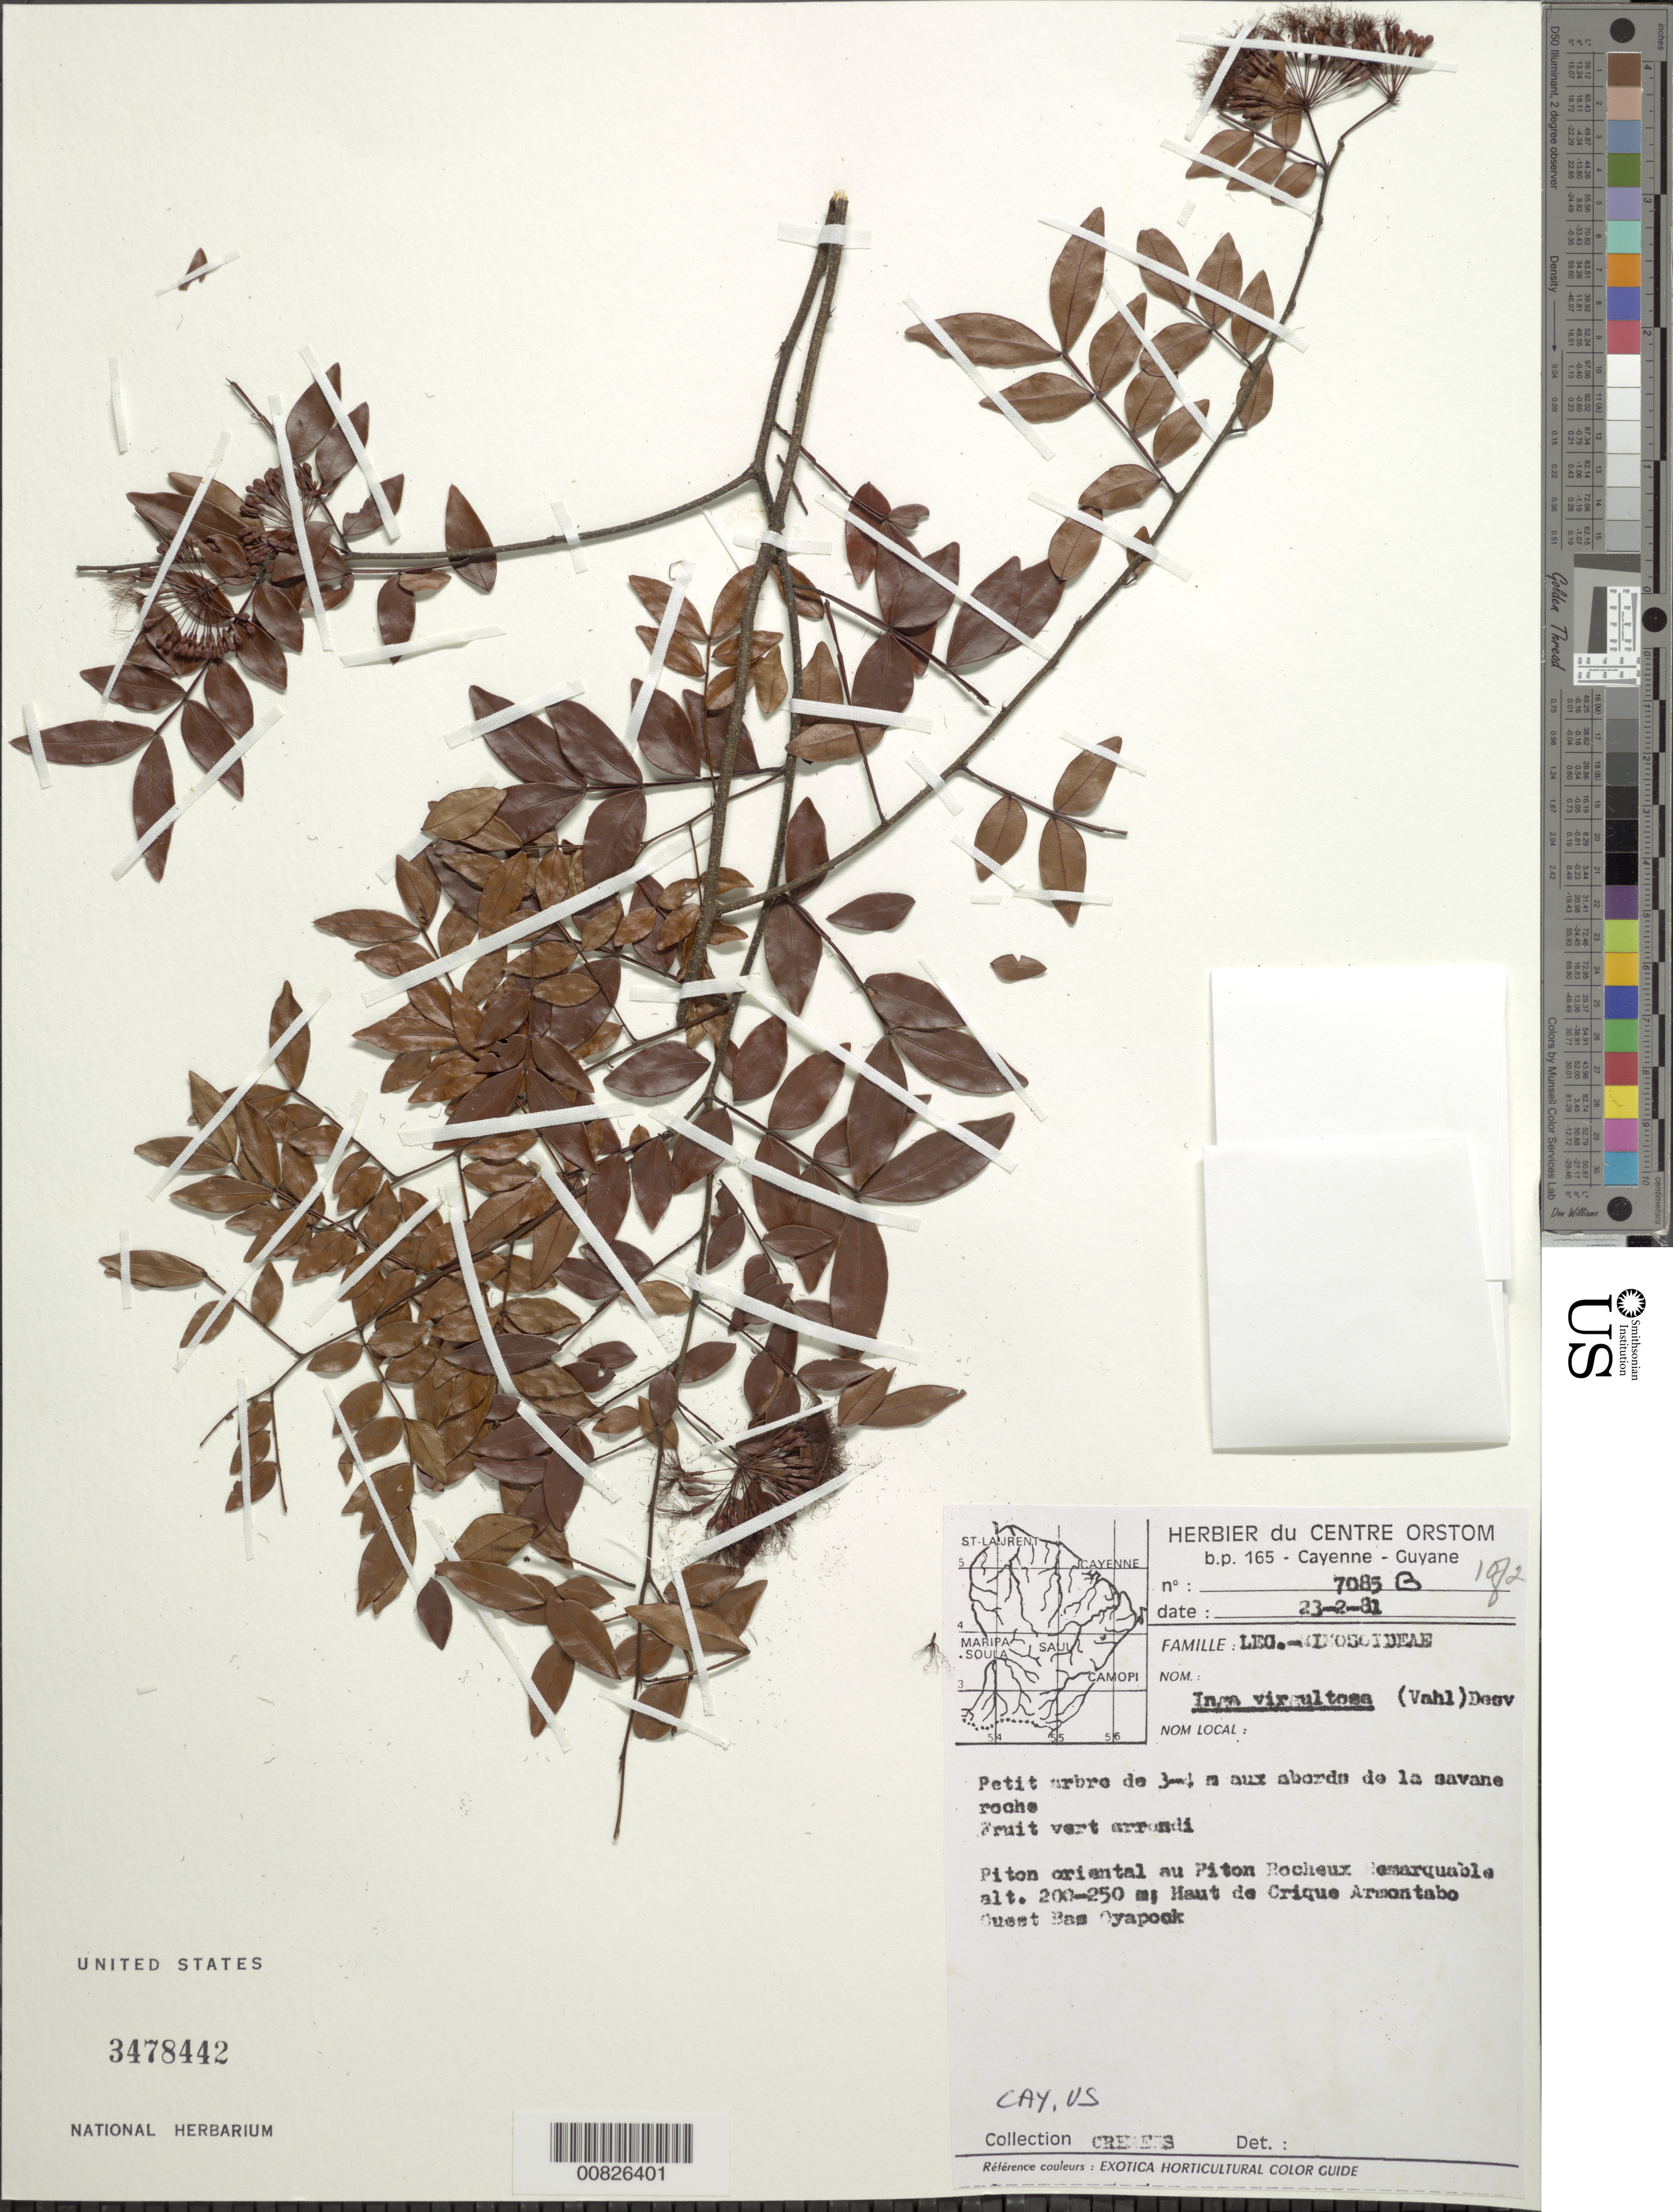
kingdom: Plantae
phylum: Tracheophyta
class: Magnoliopsida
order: Fabales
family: Fabaceae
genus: Inga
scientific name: Inga virgultosa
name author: (Vahl) Desv.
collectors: G. Cremers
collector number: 7085 B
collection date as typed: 23-Feb-81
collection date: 1981-02-23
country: French Guiana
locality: Haute Crique Armontabo, ouest Bas Oyapock, Piton Rocheux Remarquable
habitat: Rocky savanna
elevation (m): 200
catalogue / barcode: US 3478442